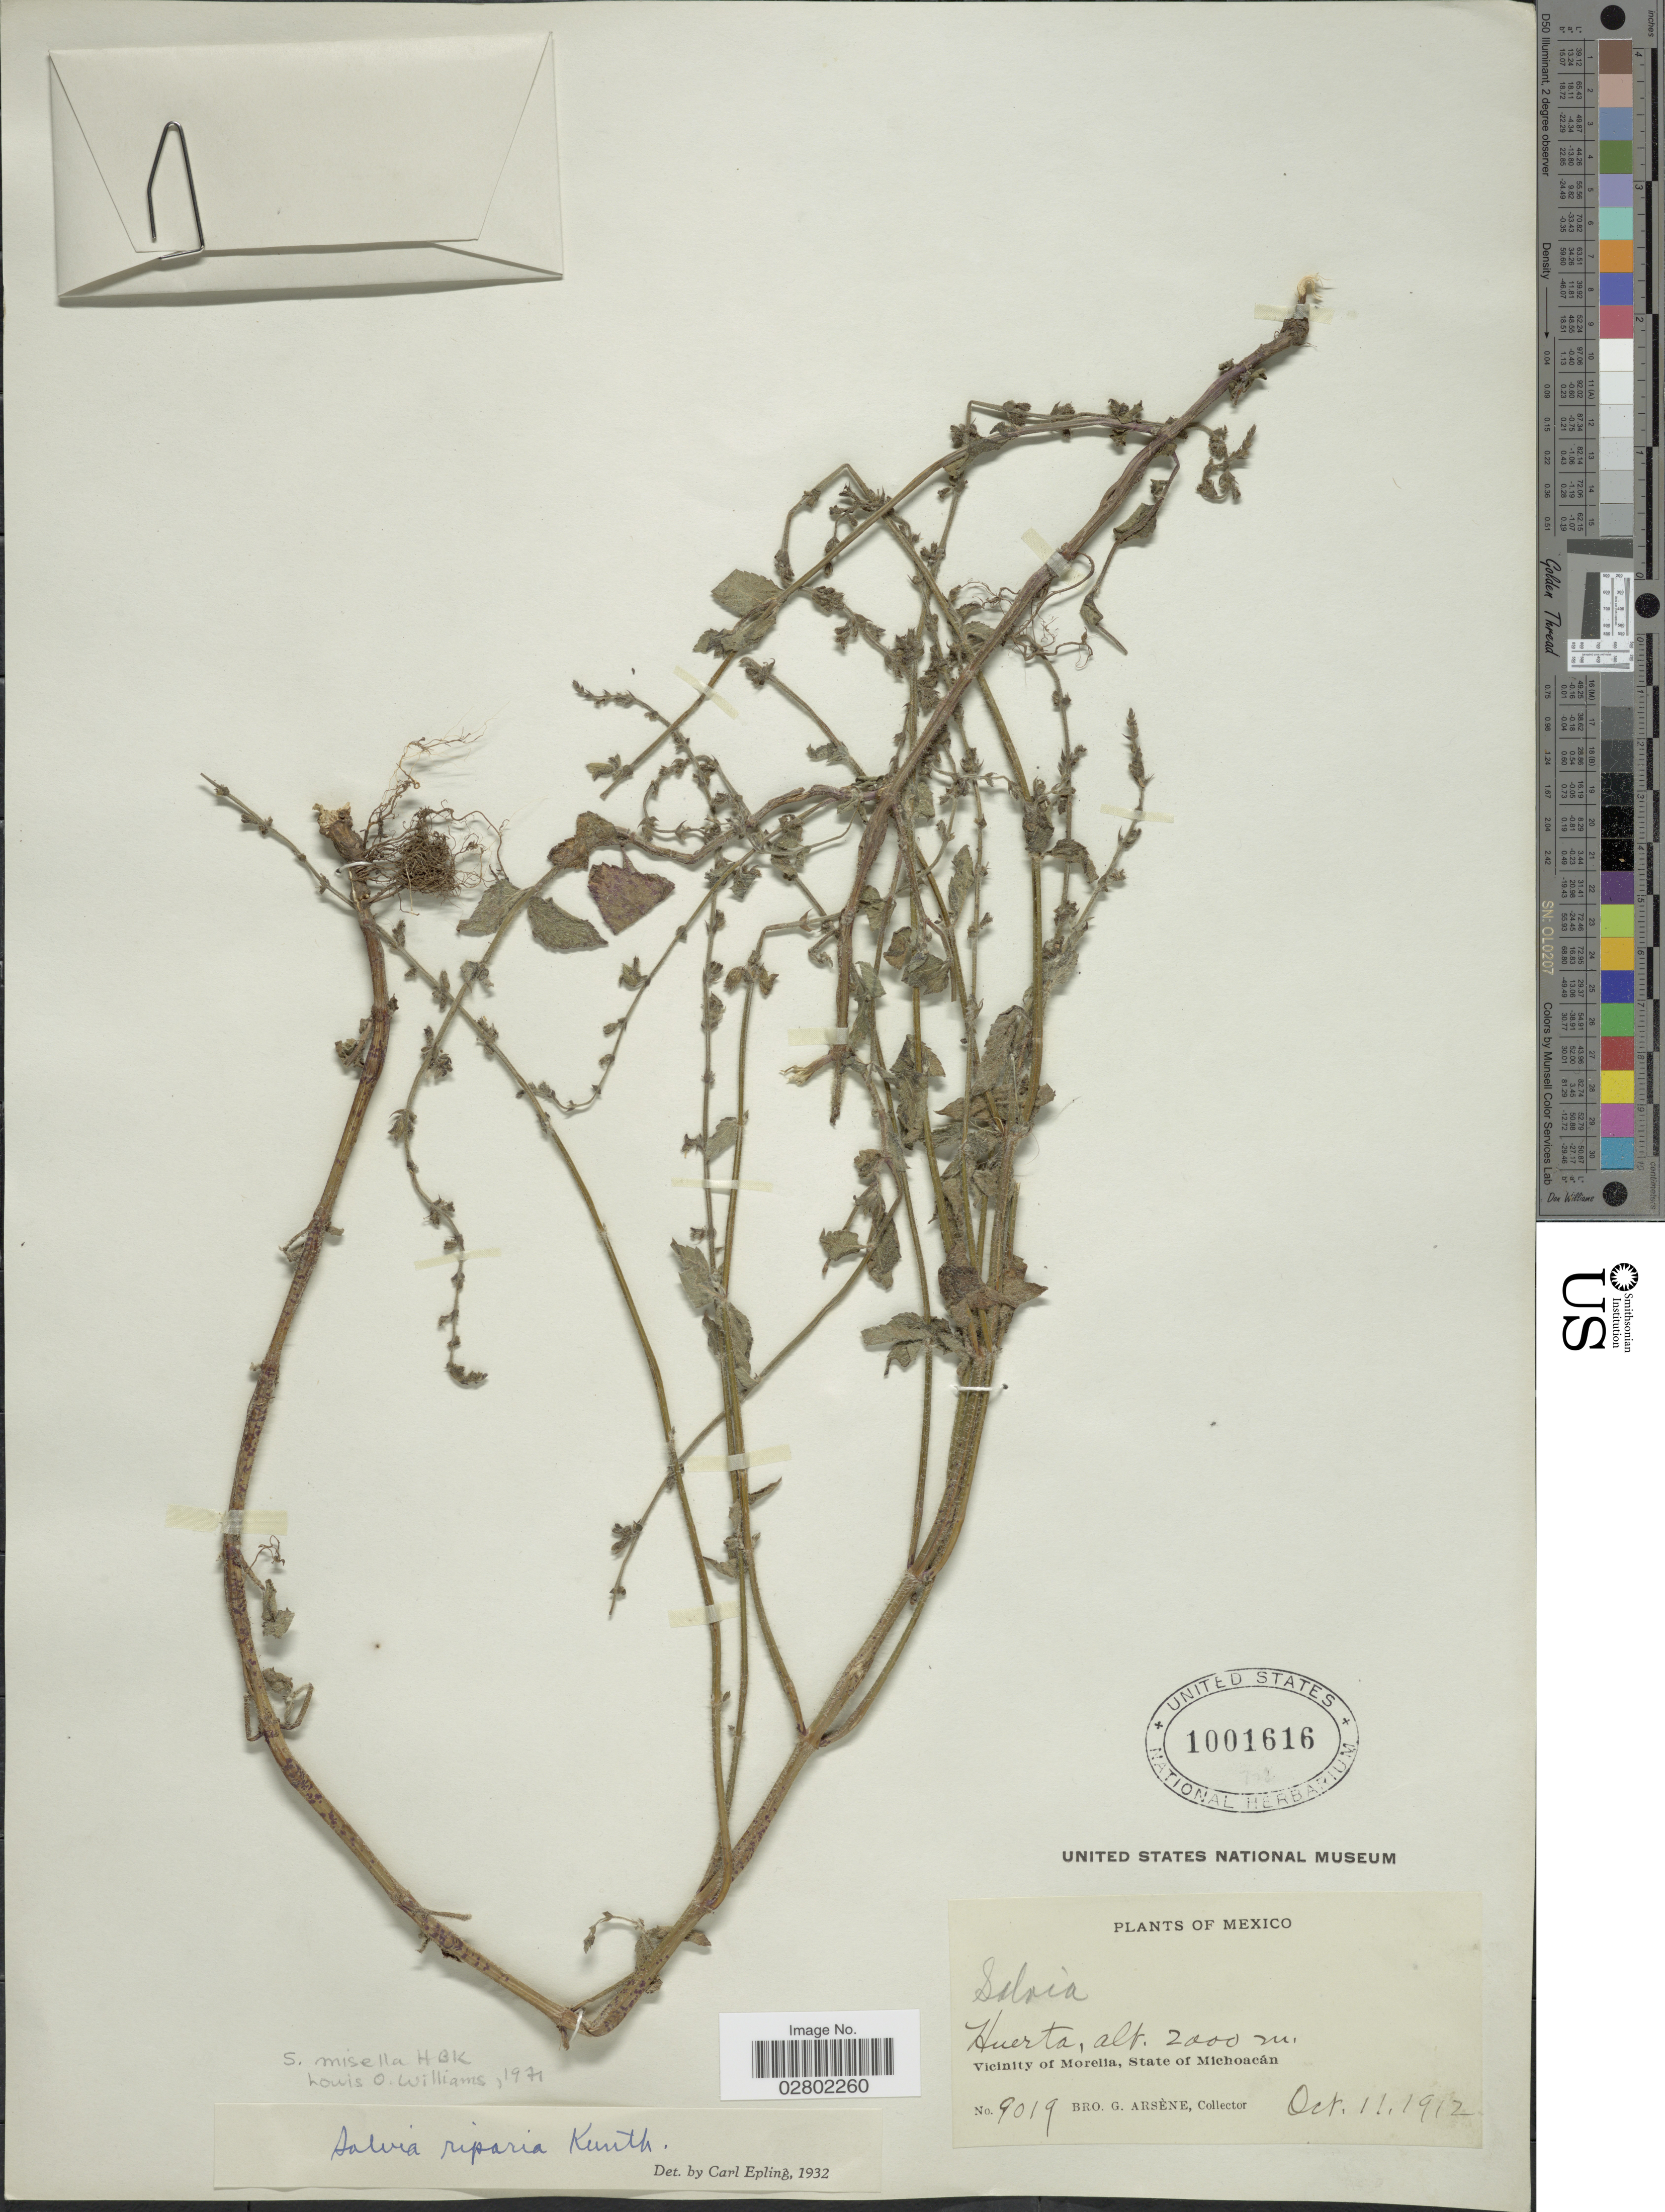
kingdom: Plantae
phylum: Tracheophyta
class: Magnoliopsida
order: Lamiales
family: Lamiaceae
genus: Salvia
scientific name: Salvia misella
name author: Kunth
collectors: Bro. G. Arsène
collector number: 9019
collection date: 1912-10-11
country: Mexico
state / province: Michoacán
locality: Huerta, Vicinity of Morelia.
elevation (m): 2000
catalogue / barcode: US 1001616